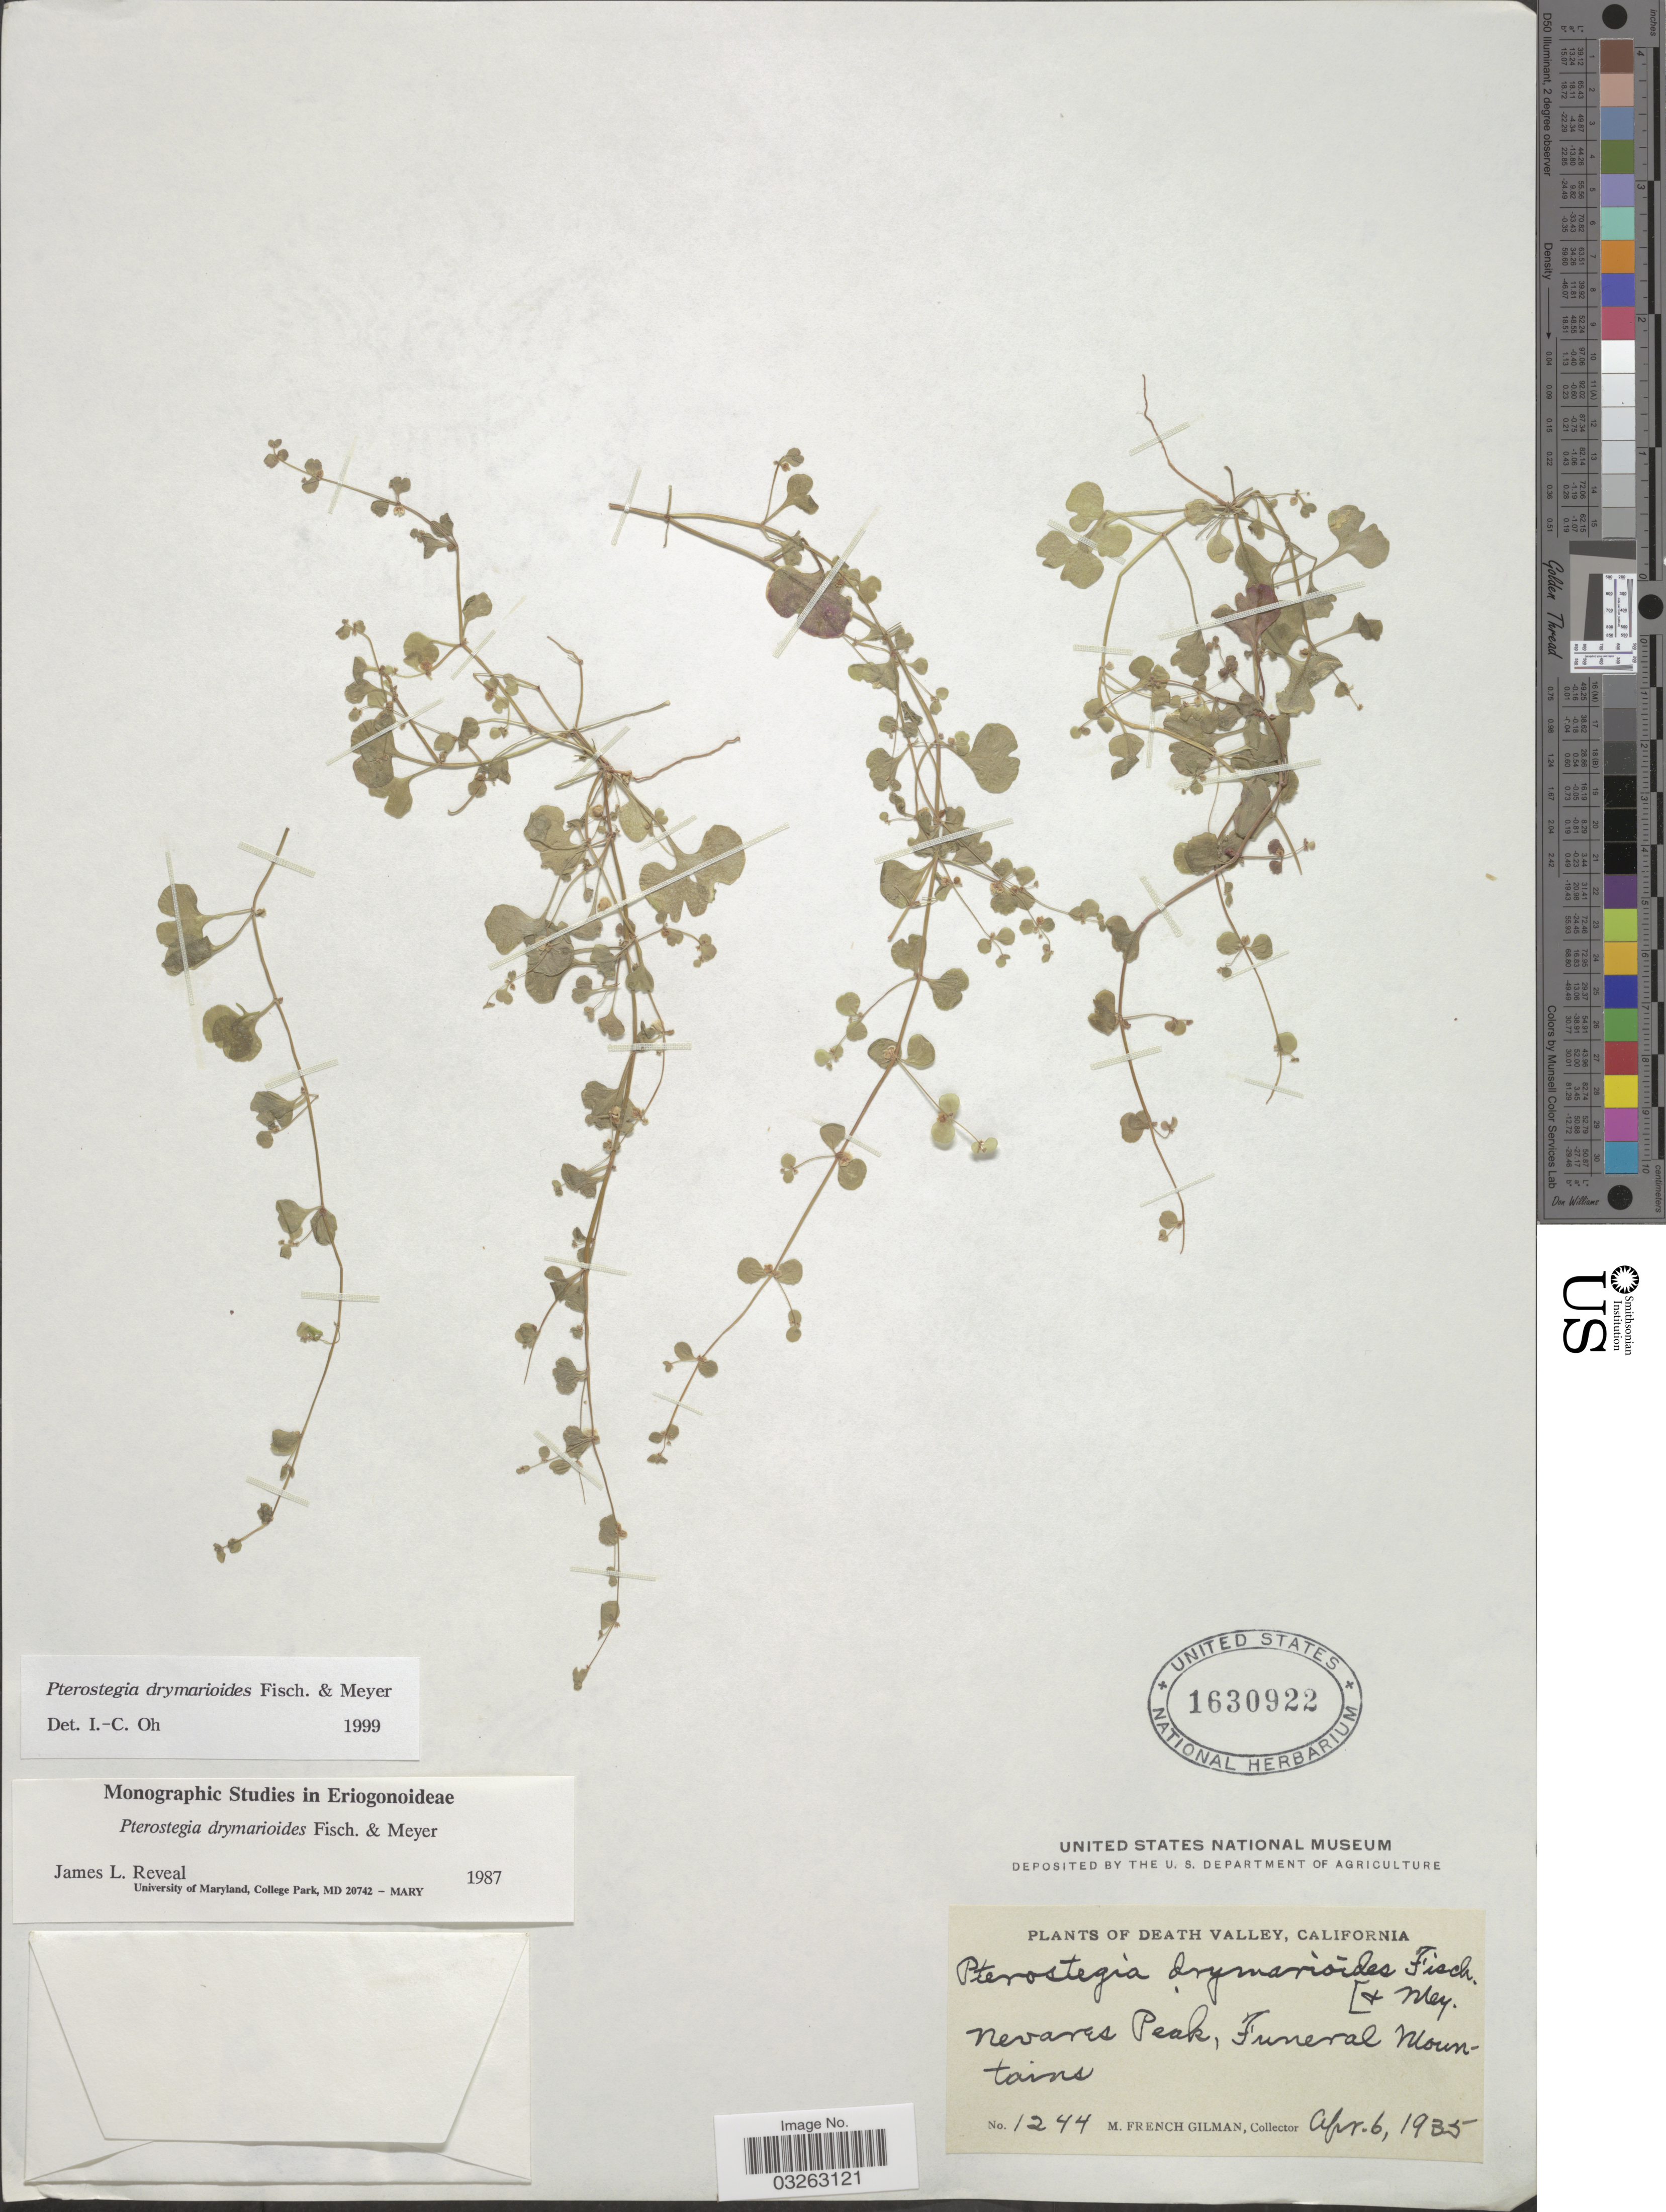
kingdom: Plantae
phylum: Tracheophyta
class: Magnoliopsida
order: Caryophyllales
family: Polygonaceae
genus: Pterostegia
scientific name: Pterostegia drymarioides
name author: Fisch. & C.A. Mey.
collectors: M. F. Gilman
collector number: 1244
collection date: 1935-04-06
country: United States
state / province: California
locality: Death Valley, Nevares Peak, Funeral Mountains.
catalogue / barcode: US 1630922